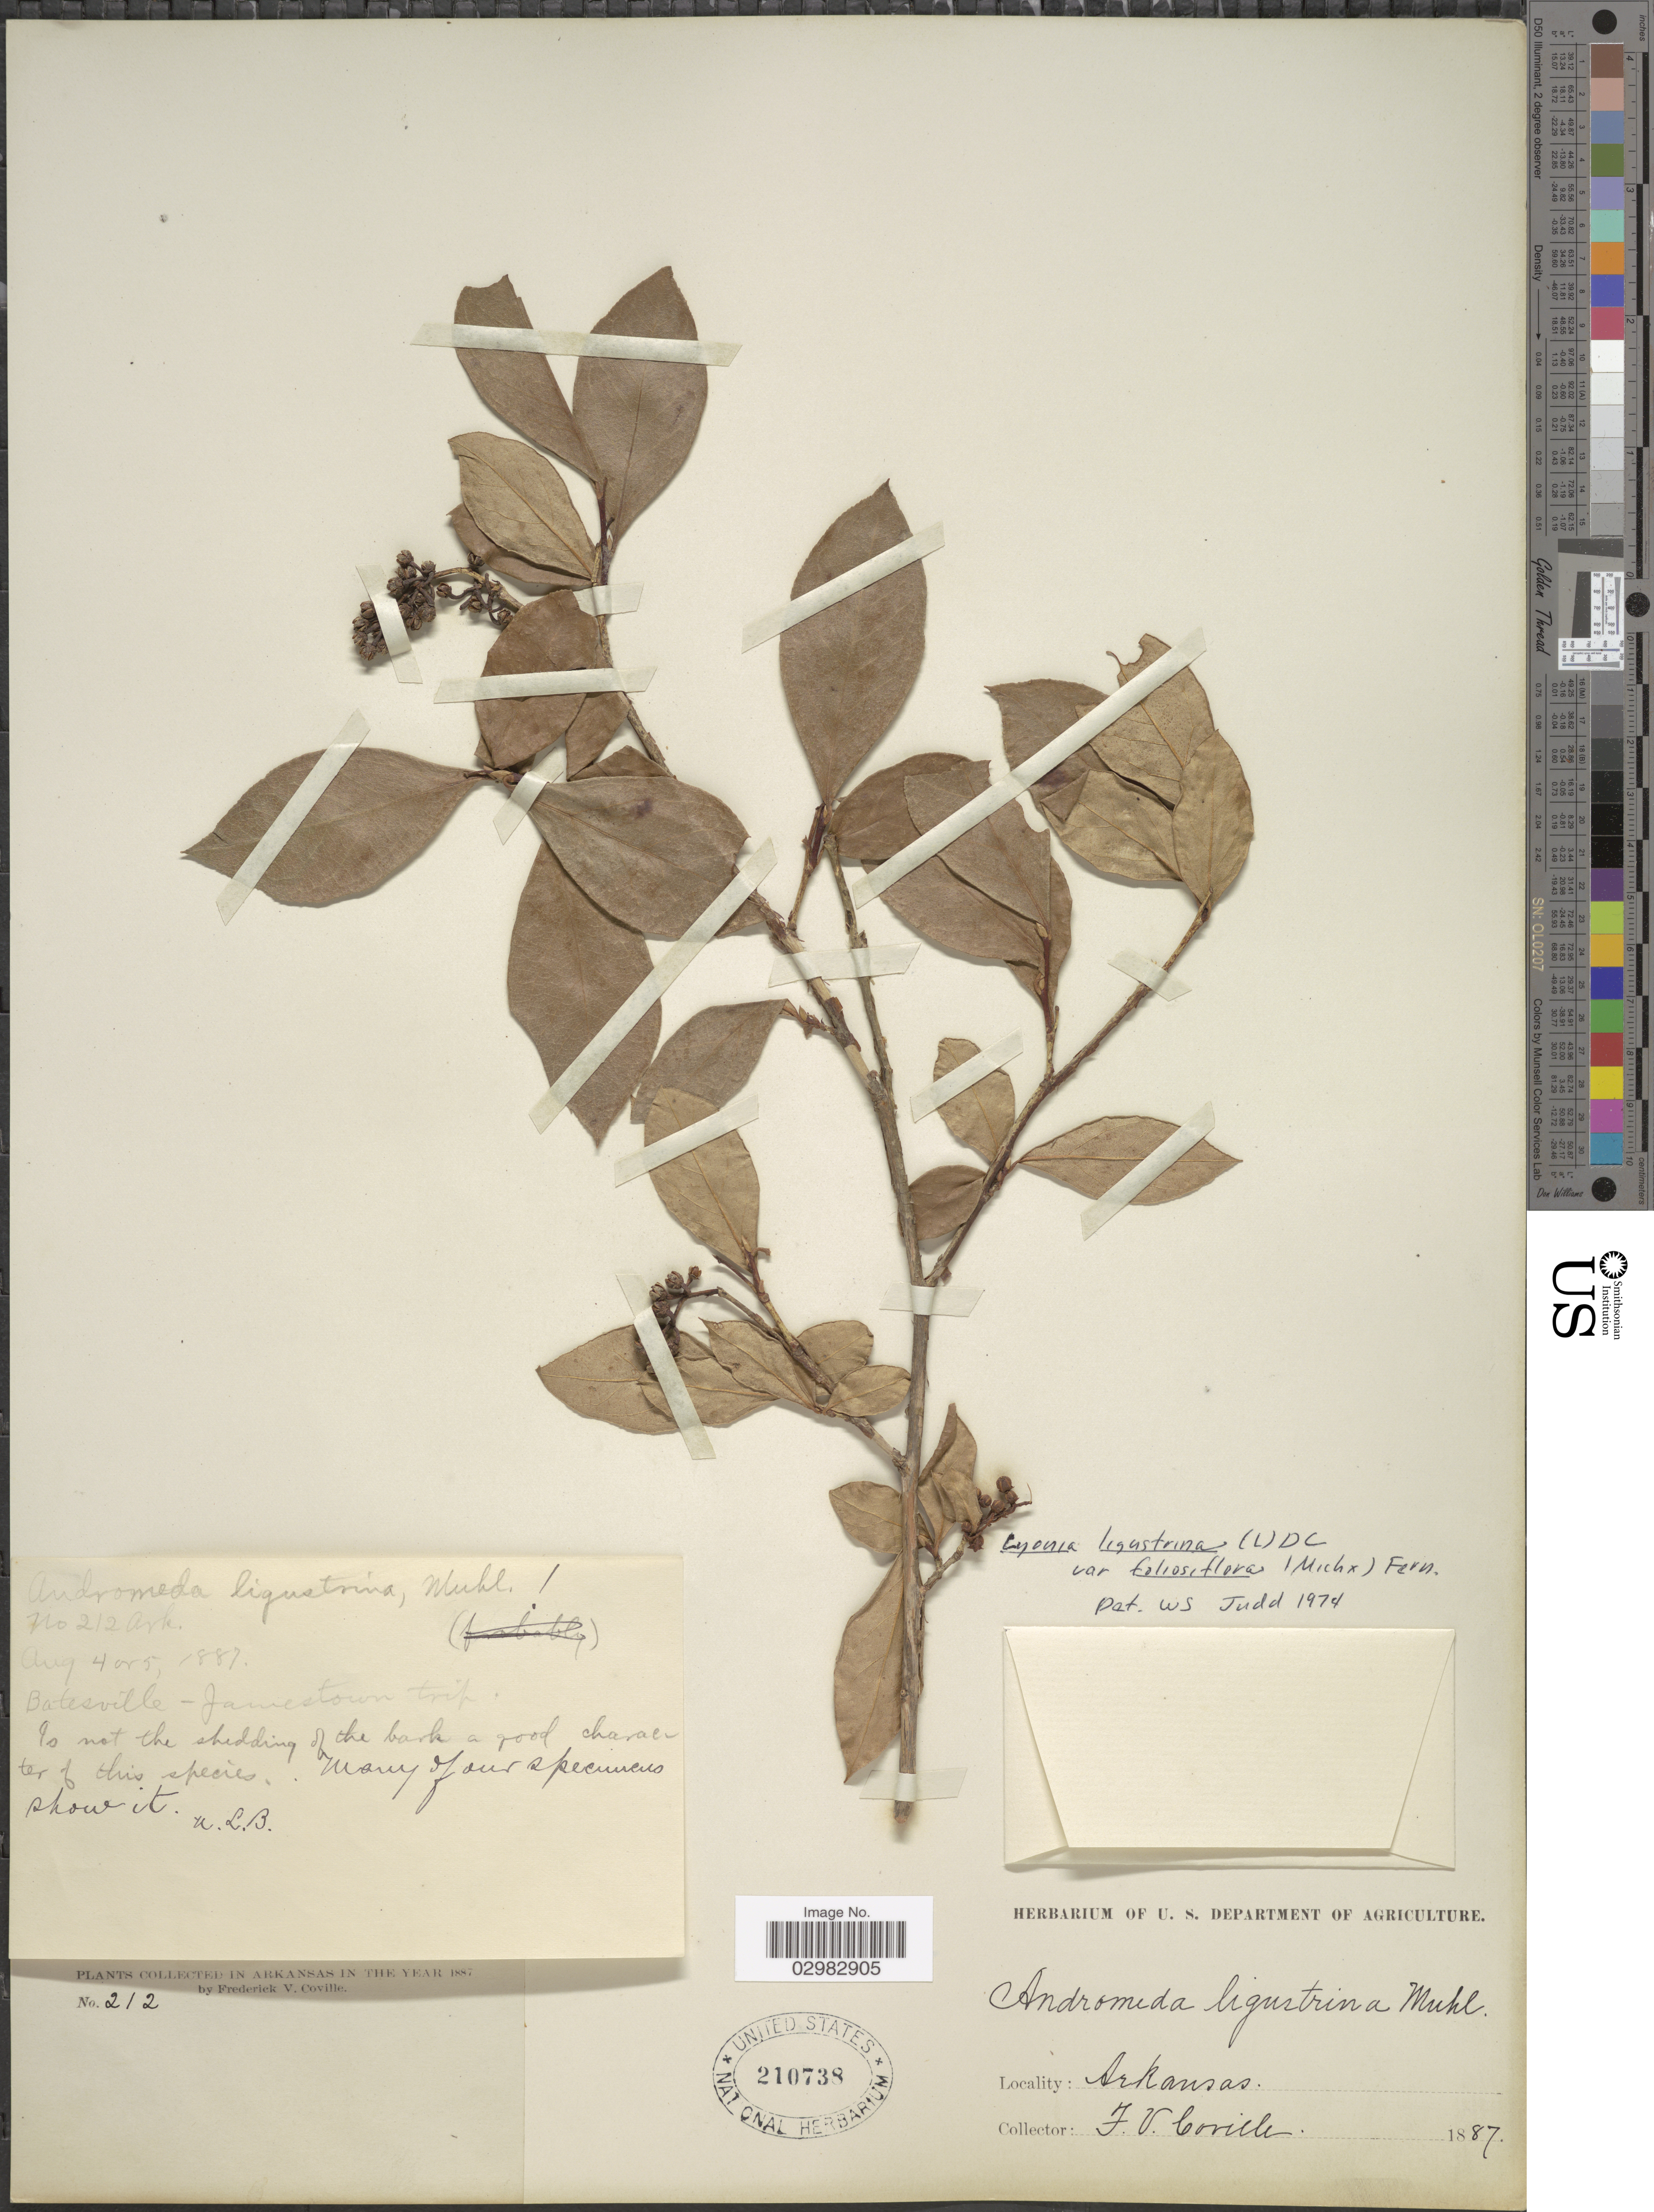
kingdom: Plantae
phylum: Tracheophyta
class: Magnoliopsida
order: Ericales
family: Ericaceae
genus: Lyonia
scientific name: Lyonia ligustrina var. foliosiflora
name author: (Michx.) Fernald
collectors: F. V. Coville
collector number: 212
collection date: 1887-08-04/1887-08-05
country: United States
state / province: Arkansas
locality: Batesville - Jamestown trip.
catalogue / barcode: US 210738